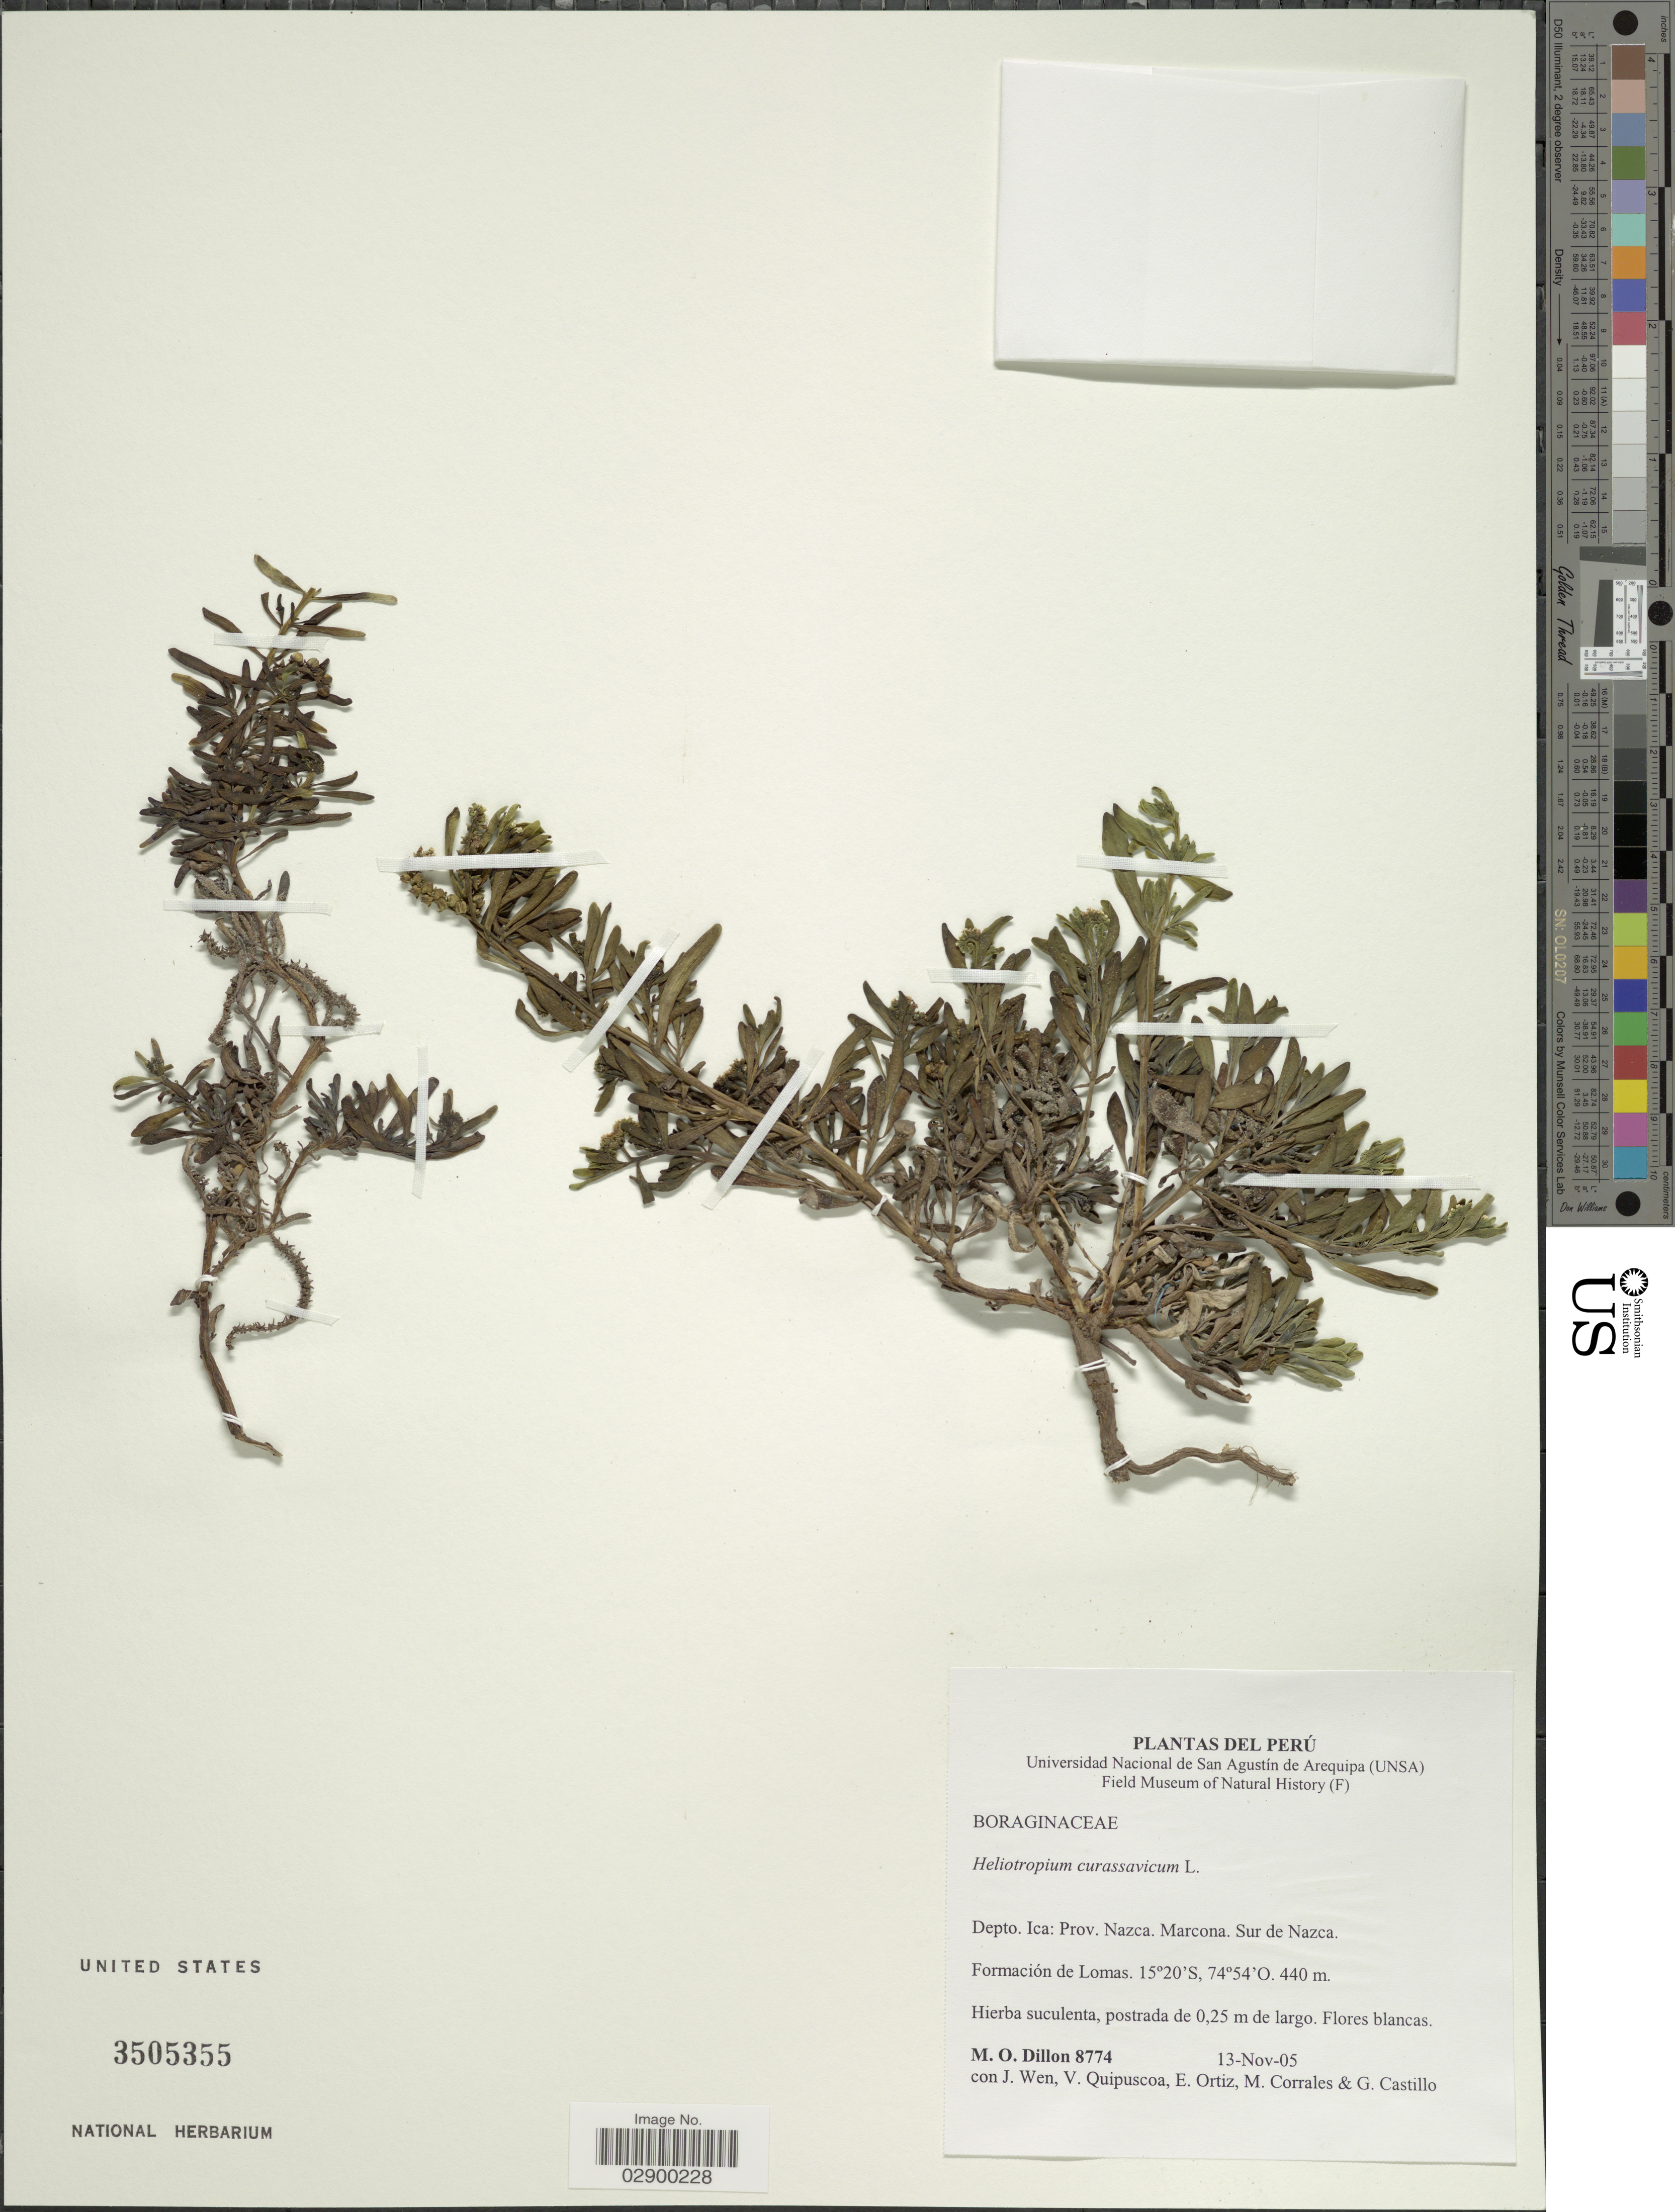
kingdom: Plantae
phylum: Tracheophyta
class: Magnoliopsida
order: Boraginales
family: Heliotropiaceae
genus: Heliotropium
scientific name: Heliotropium curassavicum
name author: L.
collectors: M. O. Dillon, J. Wen, V. Quipuscoa, E. Ortiz & et al.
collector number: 8774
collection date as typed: Transcribed d/m/y: 13/11/5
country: Peru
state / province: Ica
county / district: Nazca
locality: Depto. Ica: Prov. Nazca, Marcona, Sur de Nazca.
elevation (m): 440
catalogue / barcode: US 3505355